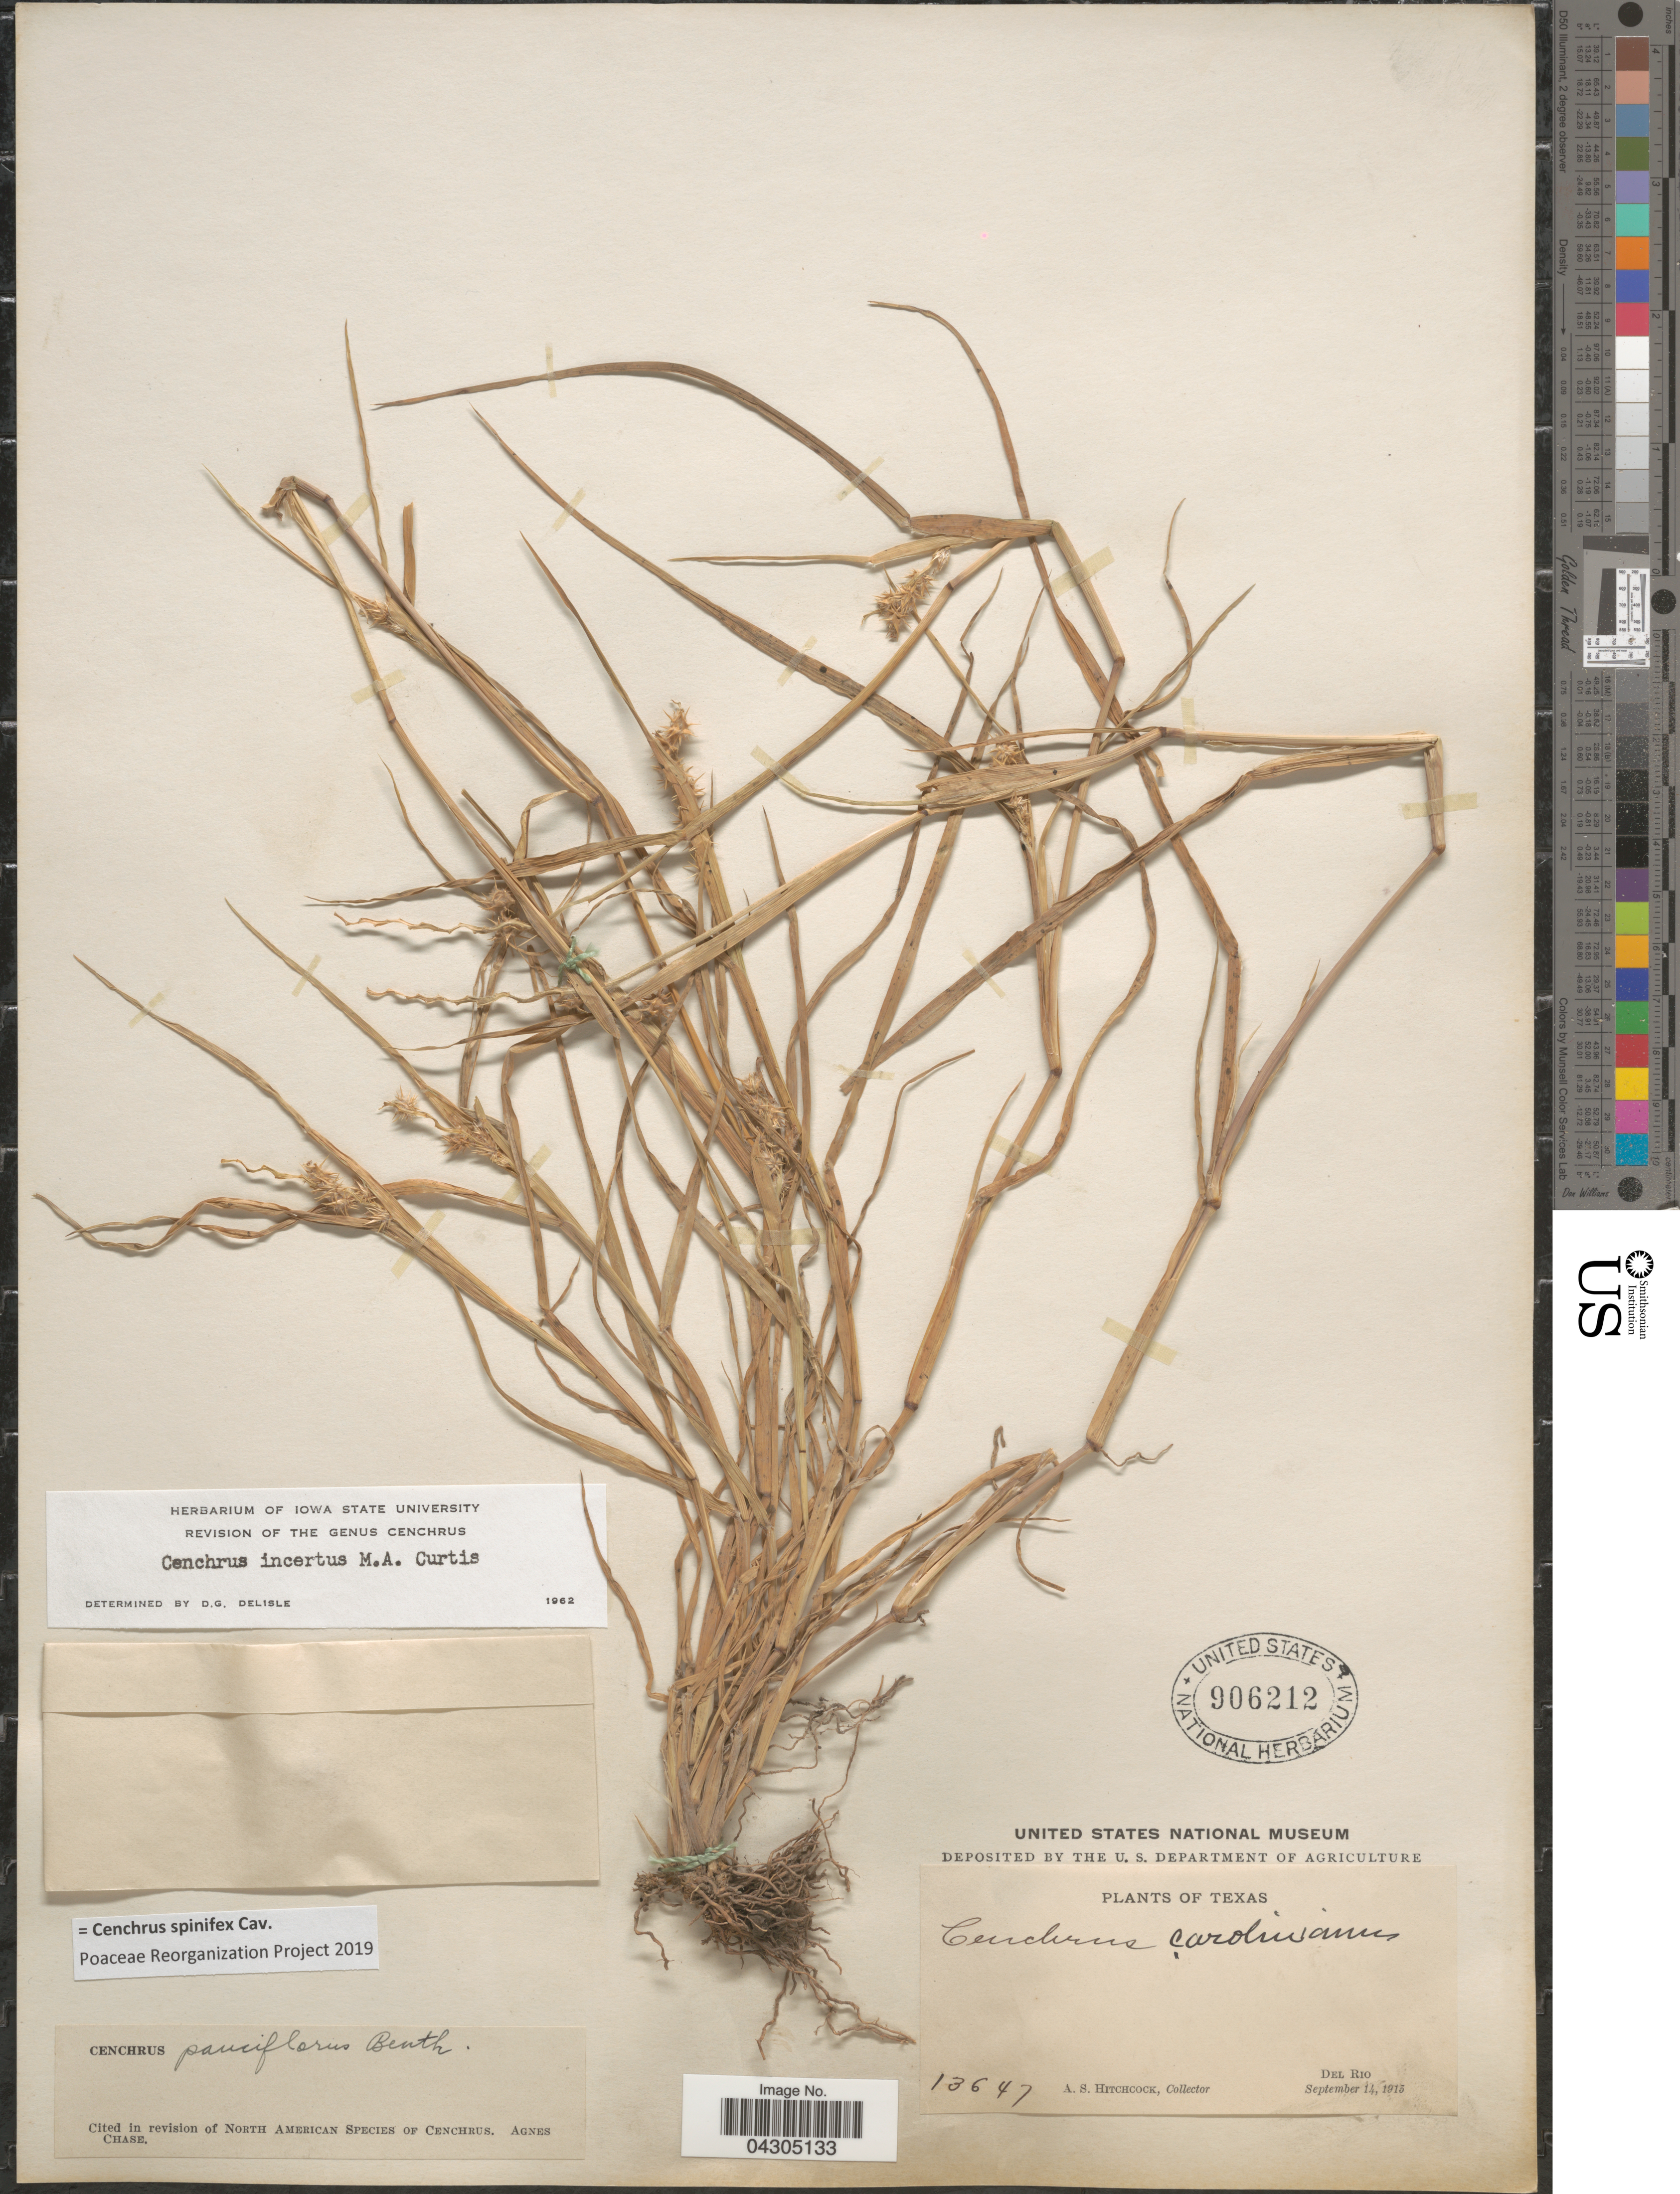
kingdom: Plantae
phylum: Tracheophyta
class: Liliopsida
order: Poales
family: Poaceae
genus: Cenchrus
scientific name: Cenchrus spinifex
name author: Cav.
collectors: A. S. Hitchcock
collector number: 13647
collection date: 1915-09-14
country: United States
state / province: Texas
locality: Del Rio.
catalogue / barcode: US 906212